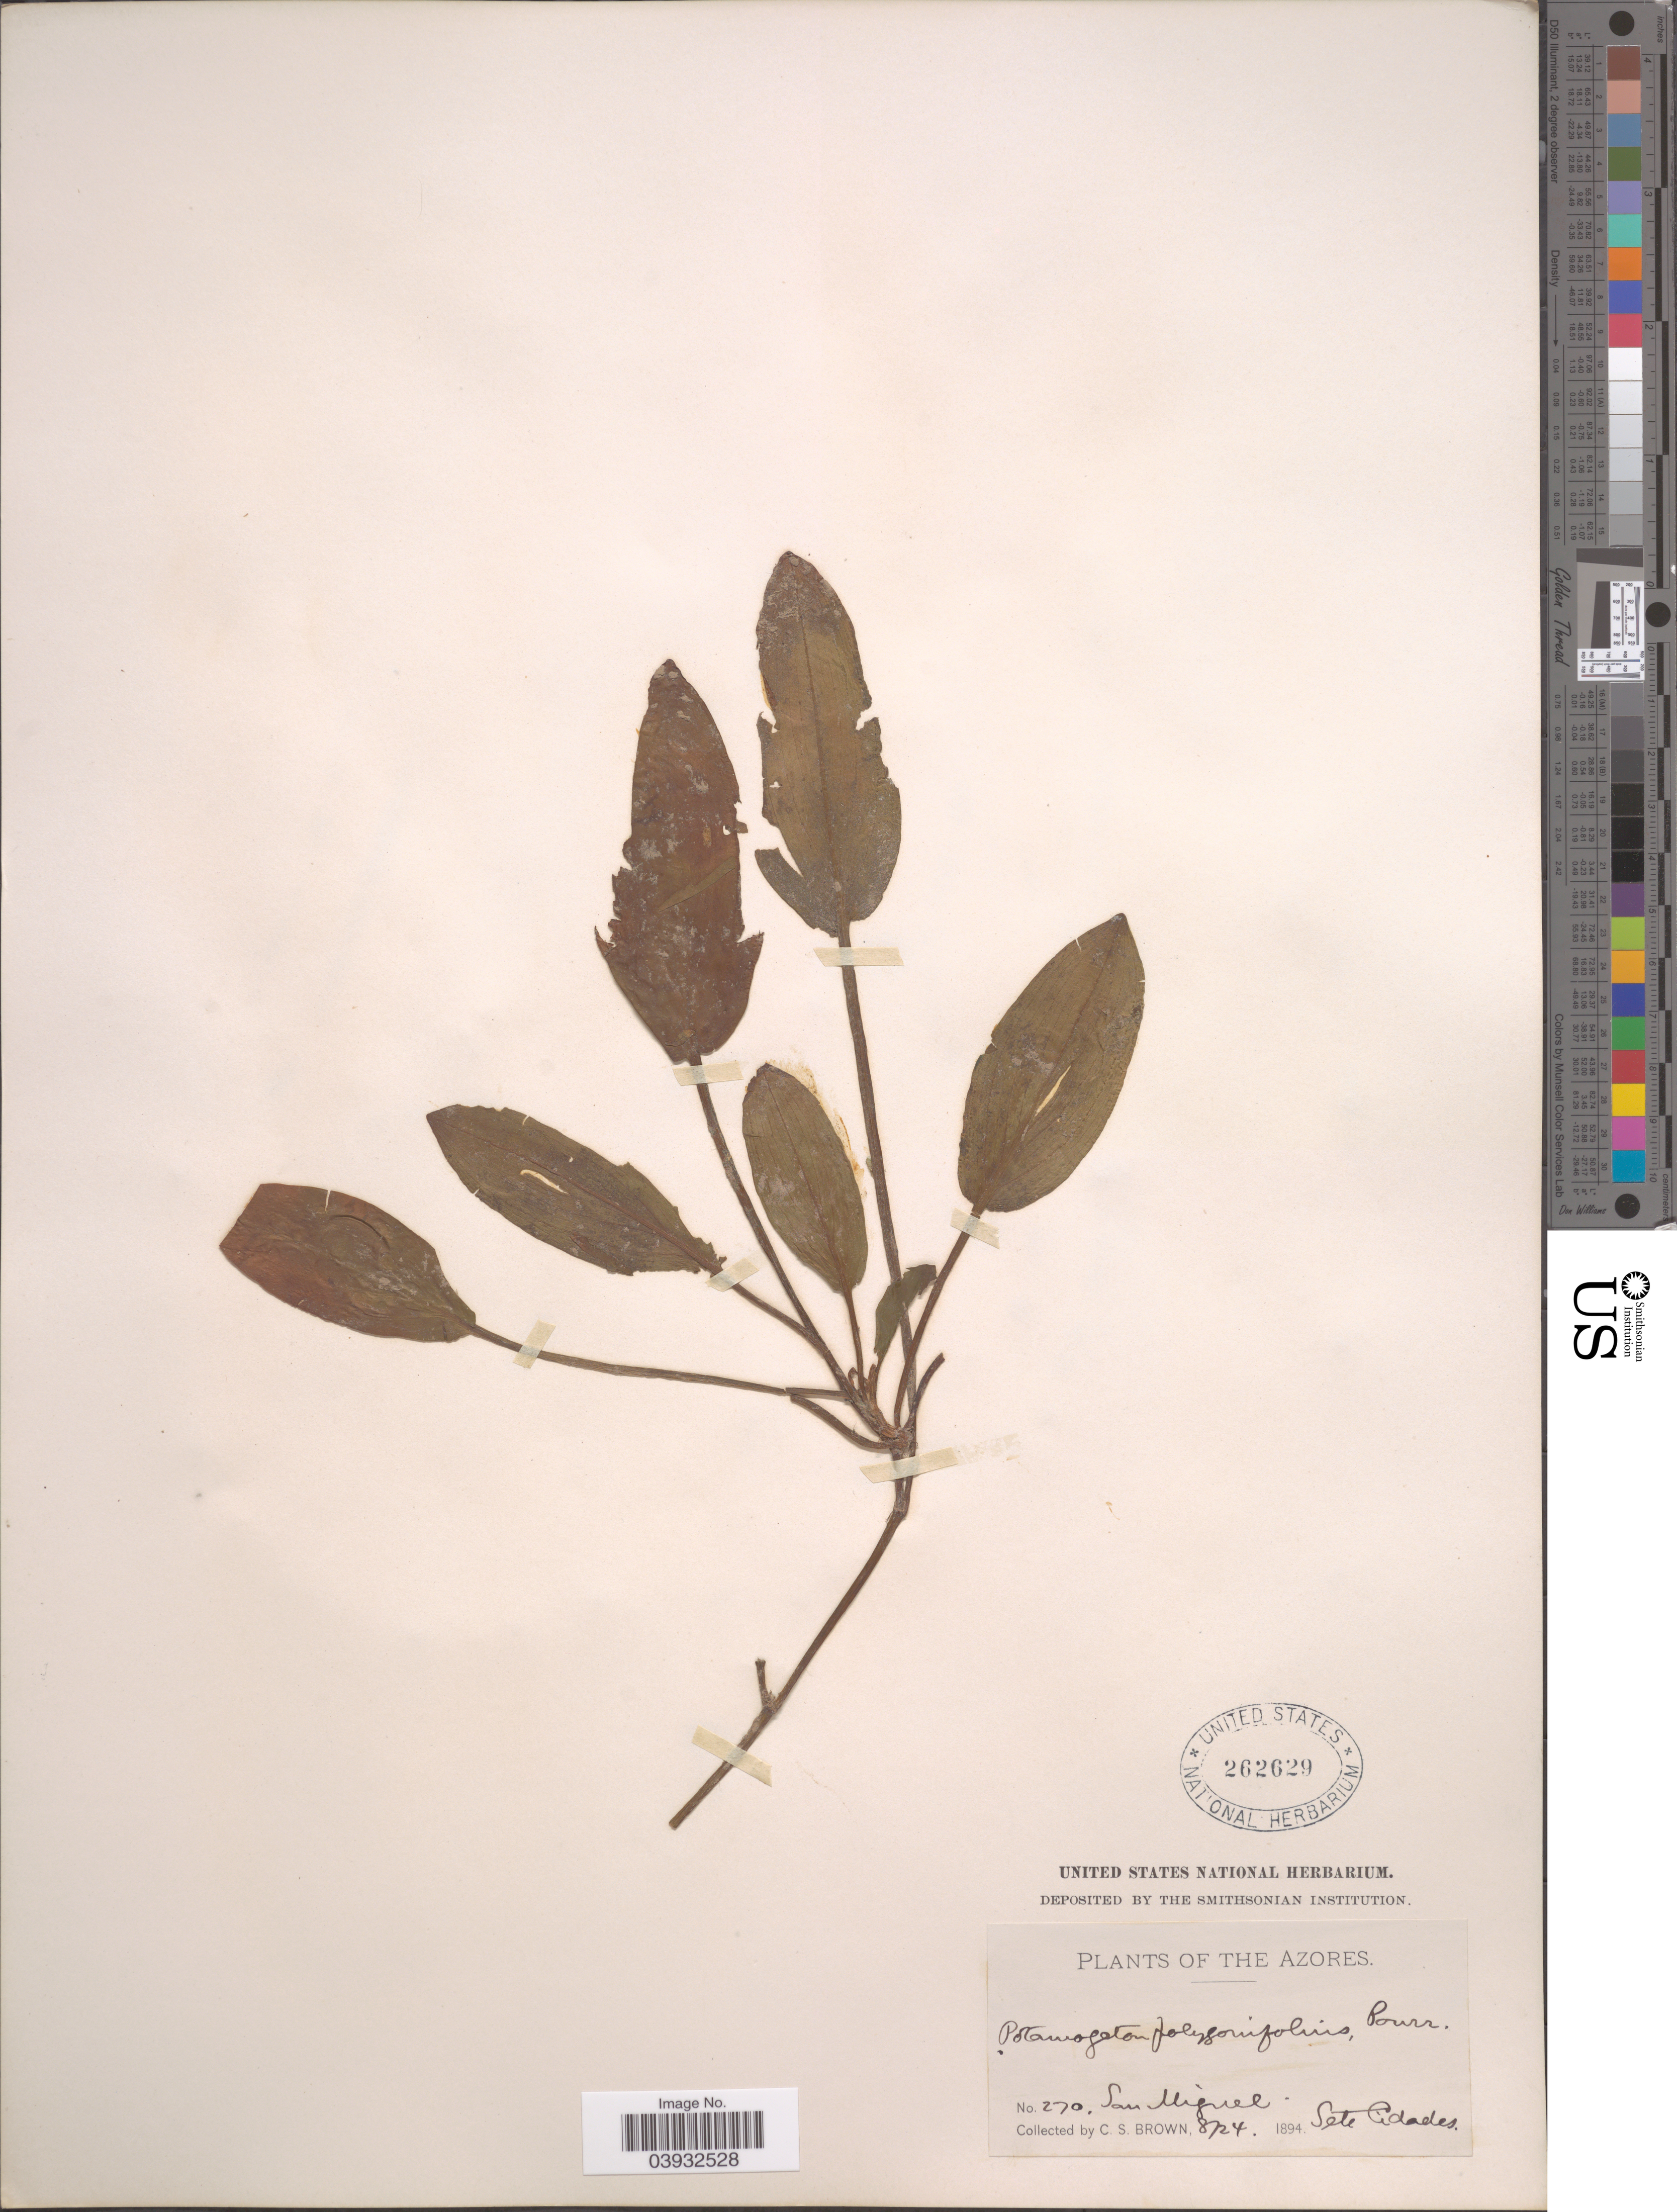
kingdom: Plantae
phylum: Tracheophyta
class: Liliopsida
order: Alismatales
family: Potamogetonaceae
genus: Potamogeton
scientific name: Potamogeton polygonifolius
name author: Pourr.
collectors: C. S. Brown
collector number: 270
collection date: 1894-08-24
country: Portugal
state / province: Azores (Aut. Reg.)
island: São Miguel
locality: San Miguel. Sete Cidades.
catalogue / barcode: US 262629